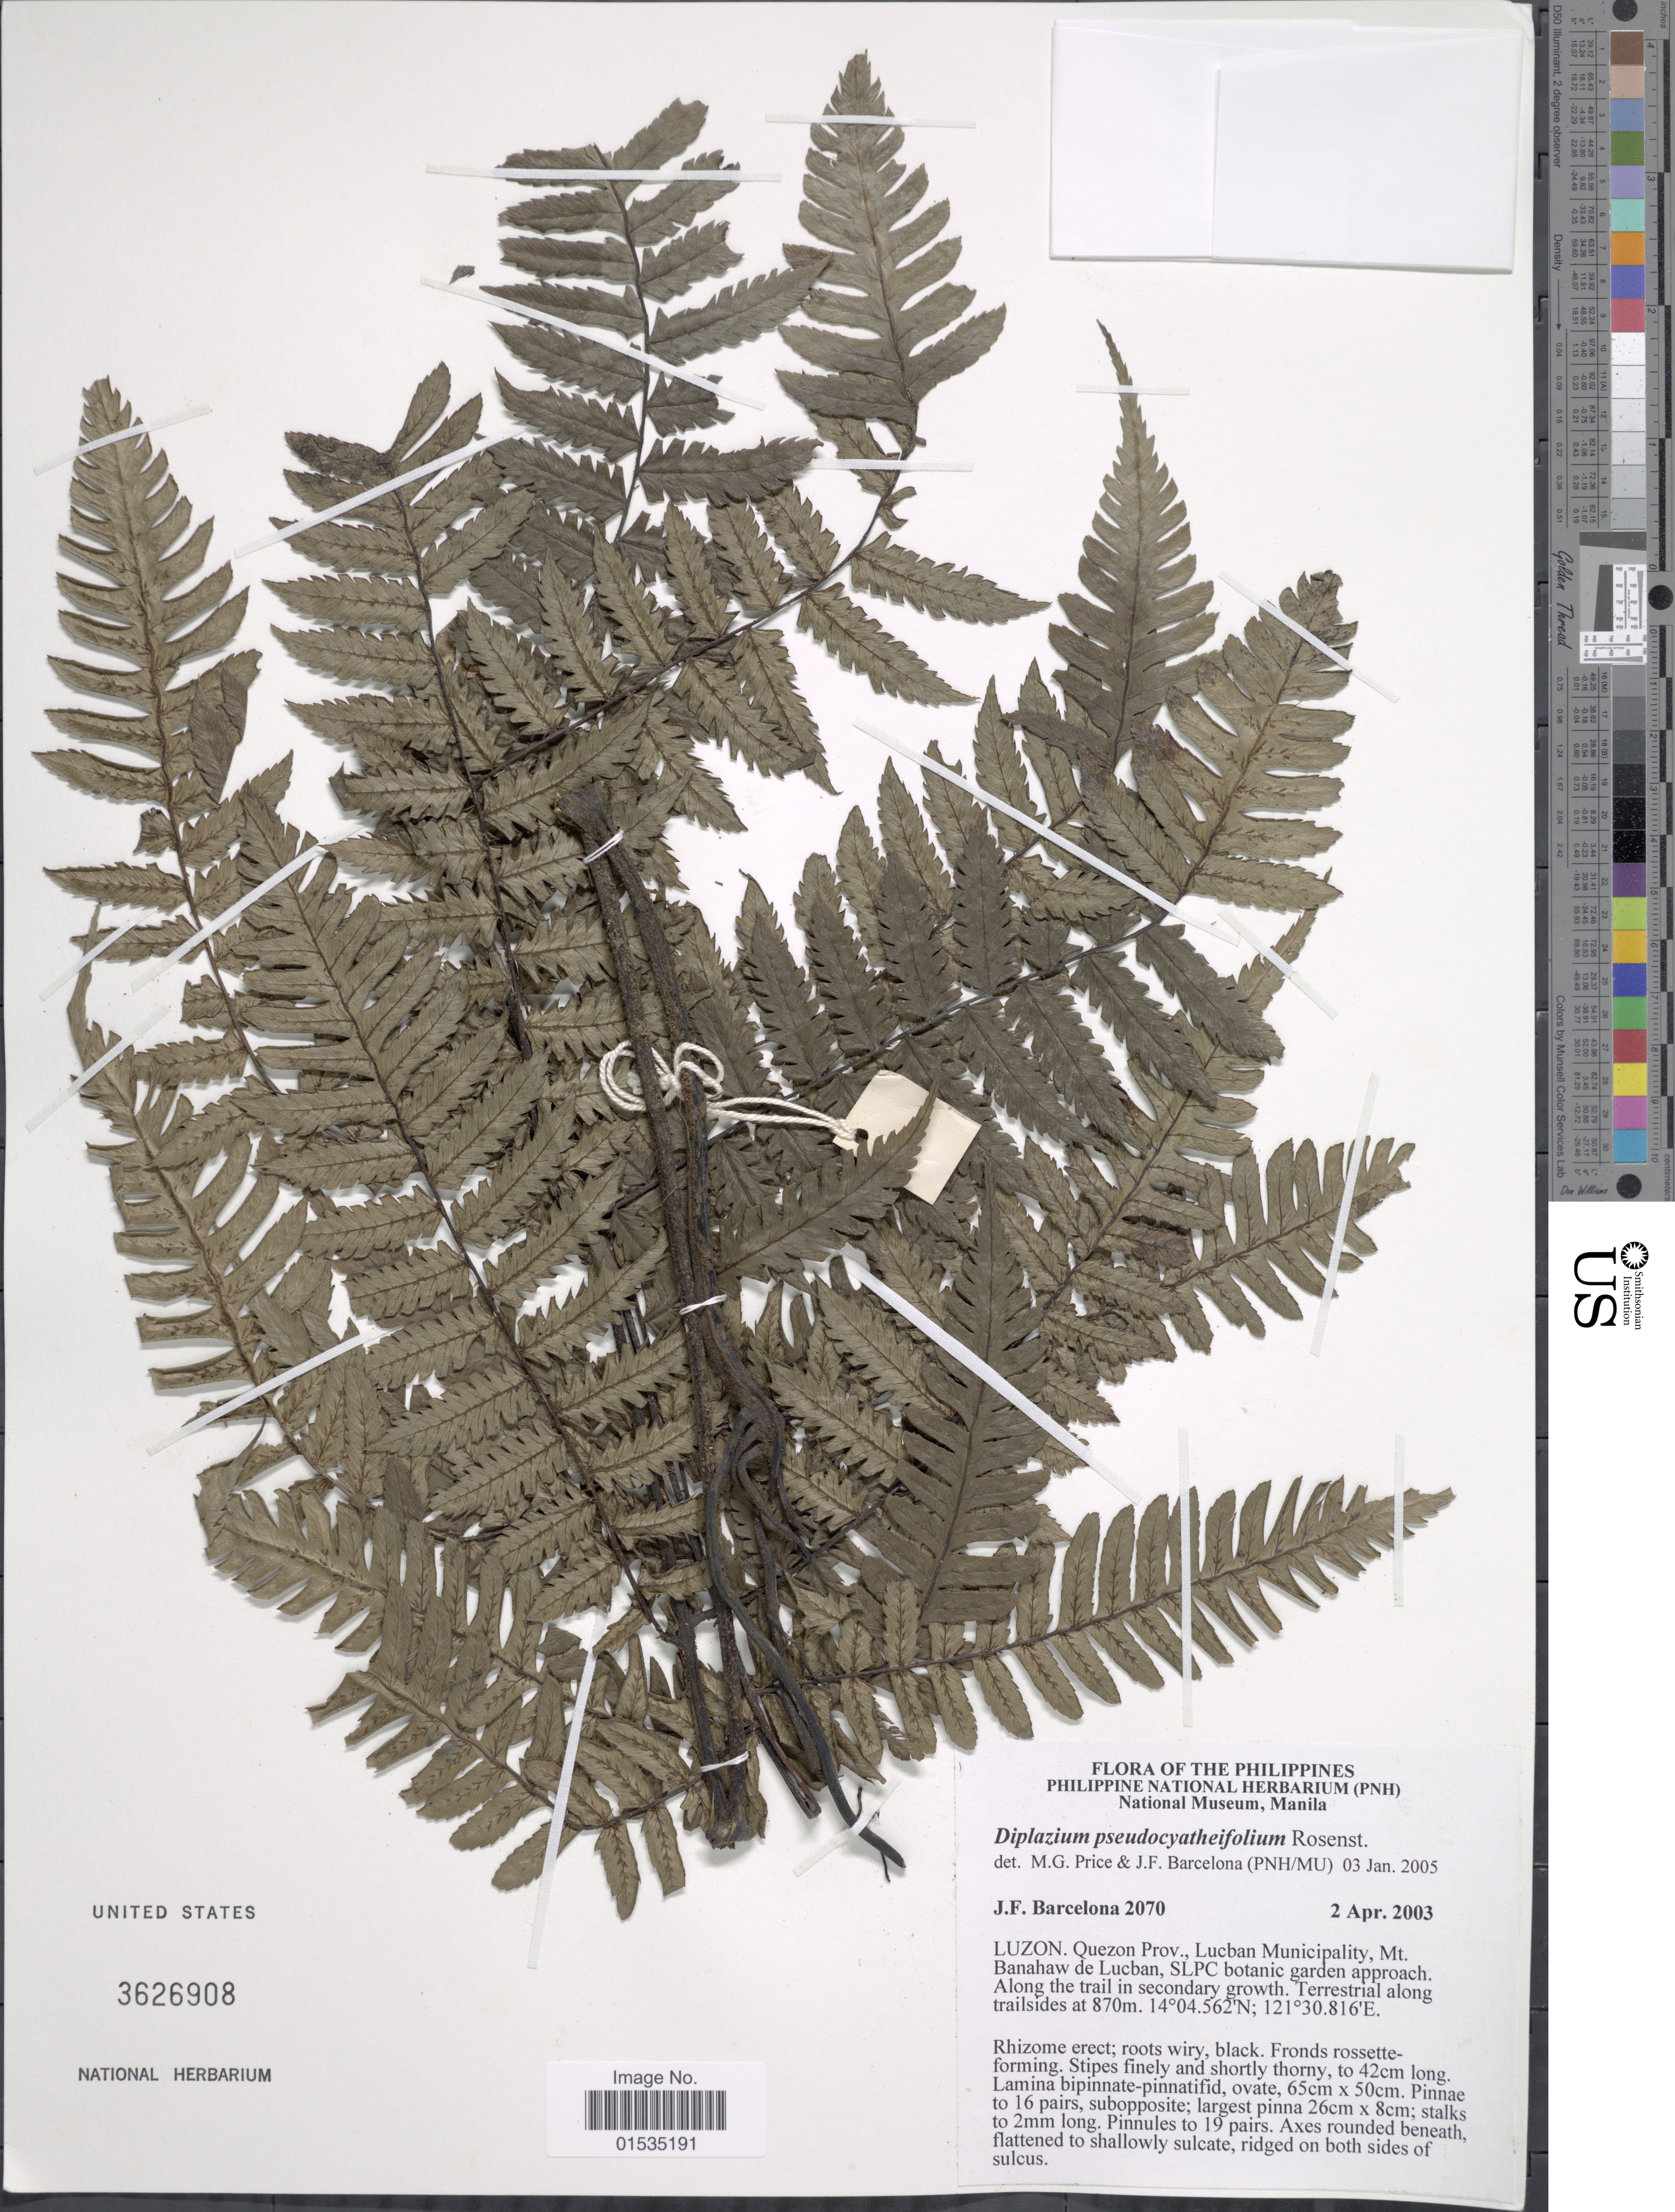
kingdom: Plantae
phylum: Tracheophyta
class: Polypodiopsida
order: Polypodiales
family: Athyriaceae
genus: Diplazium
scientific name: Diplazium pseudocyatheifolium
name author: Rosenst.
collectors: J. F. Barcelona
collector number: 2070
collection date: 2003-04-02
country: Philippines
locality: Luzon, Quezon Prov., Lucban Municipality, Mt. Banahaw de Lucban, SLPC botanic garden approach, Along the trail in secondary growth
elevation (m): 870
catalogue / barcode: US 3626908